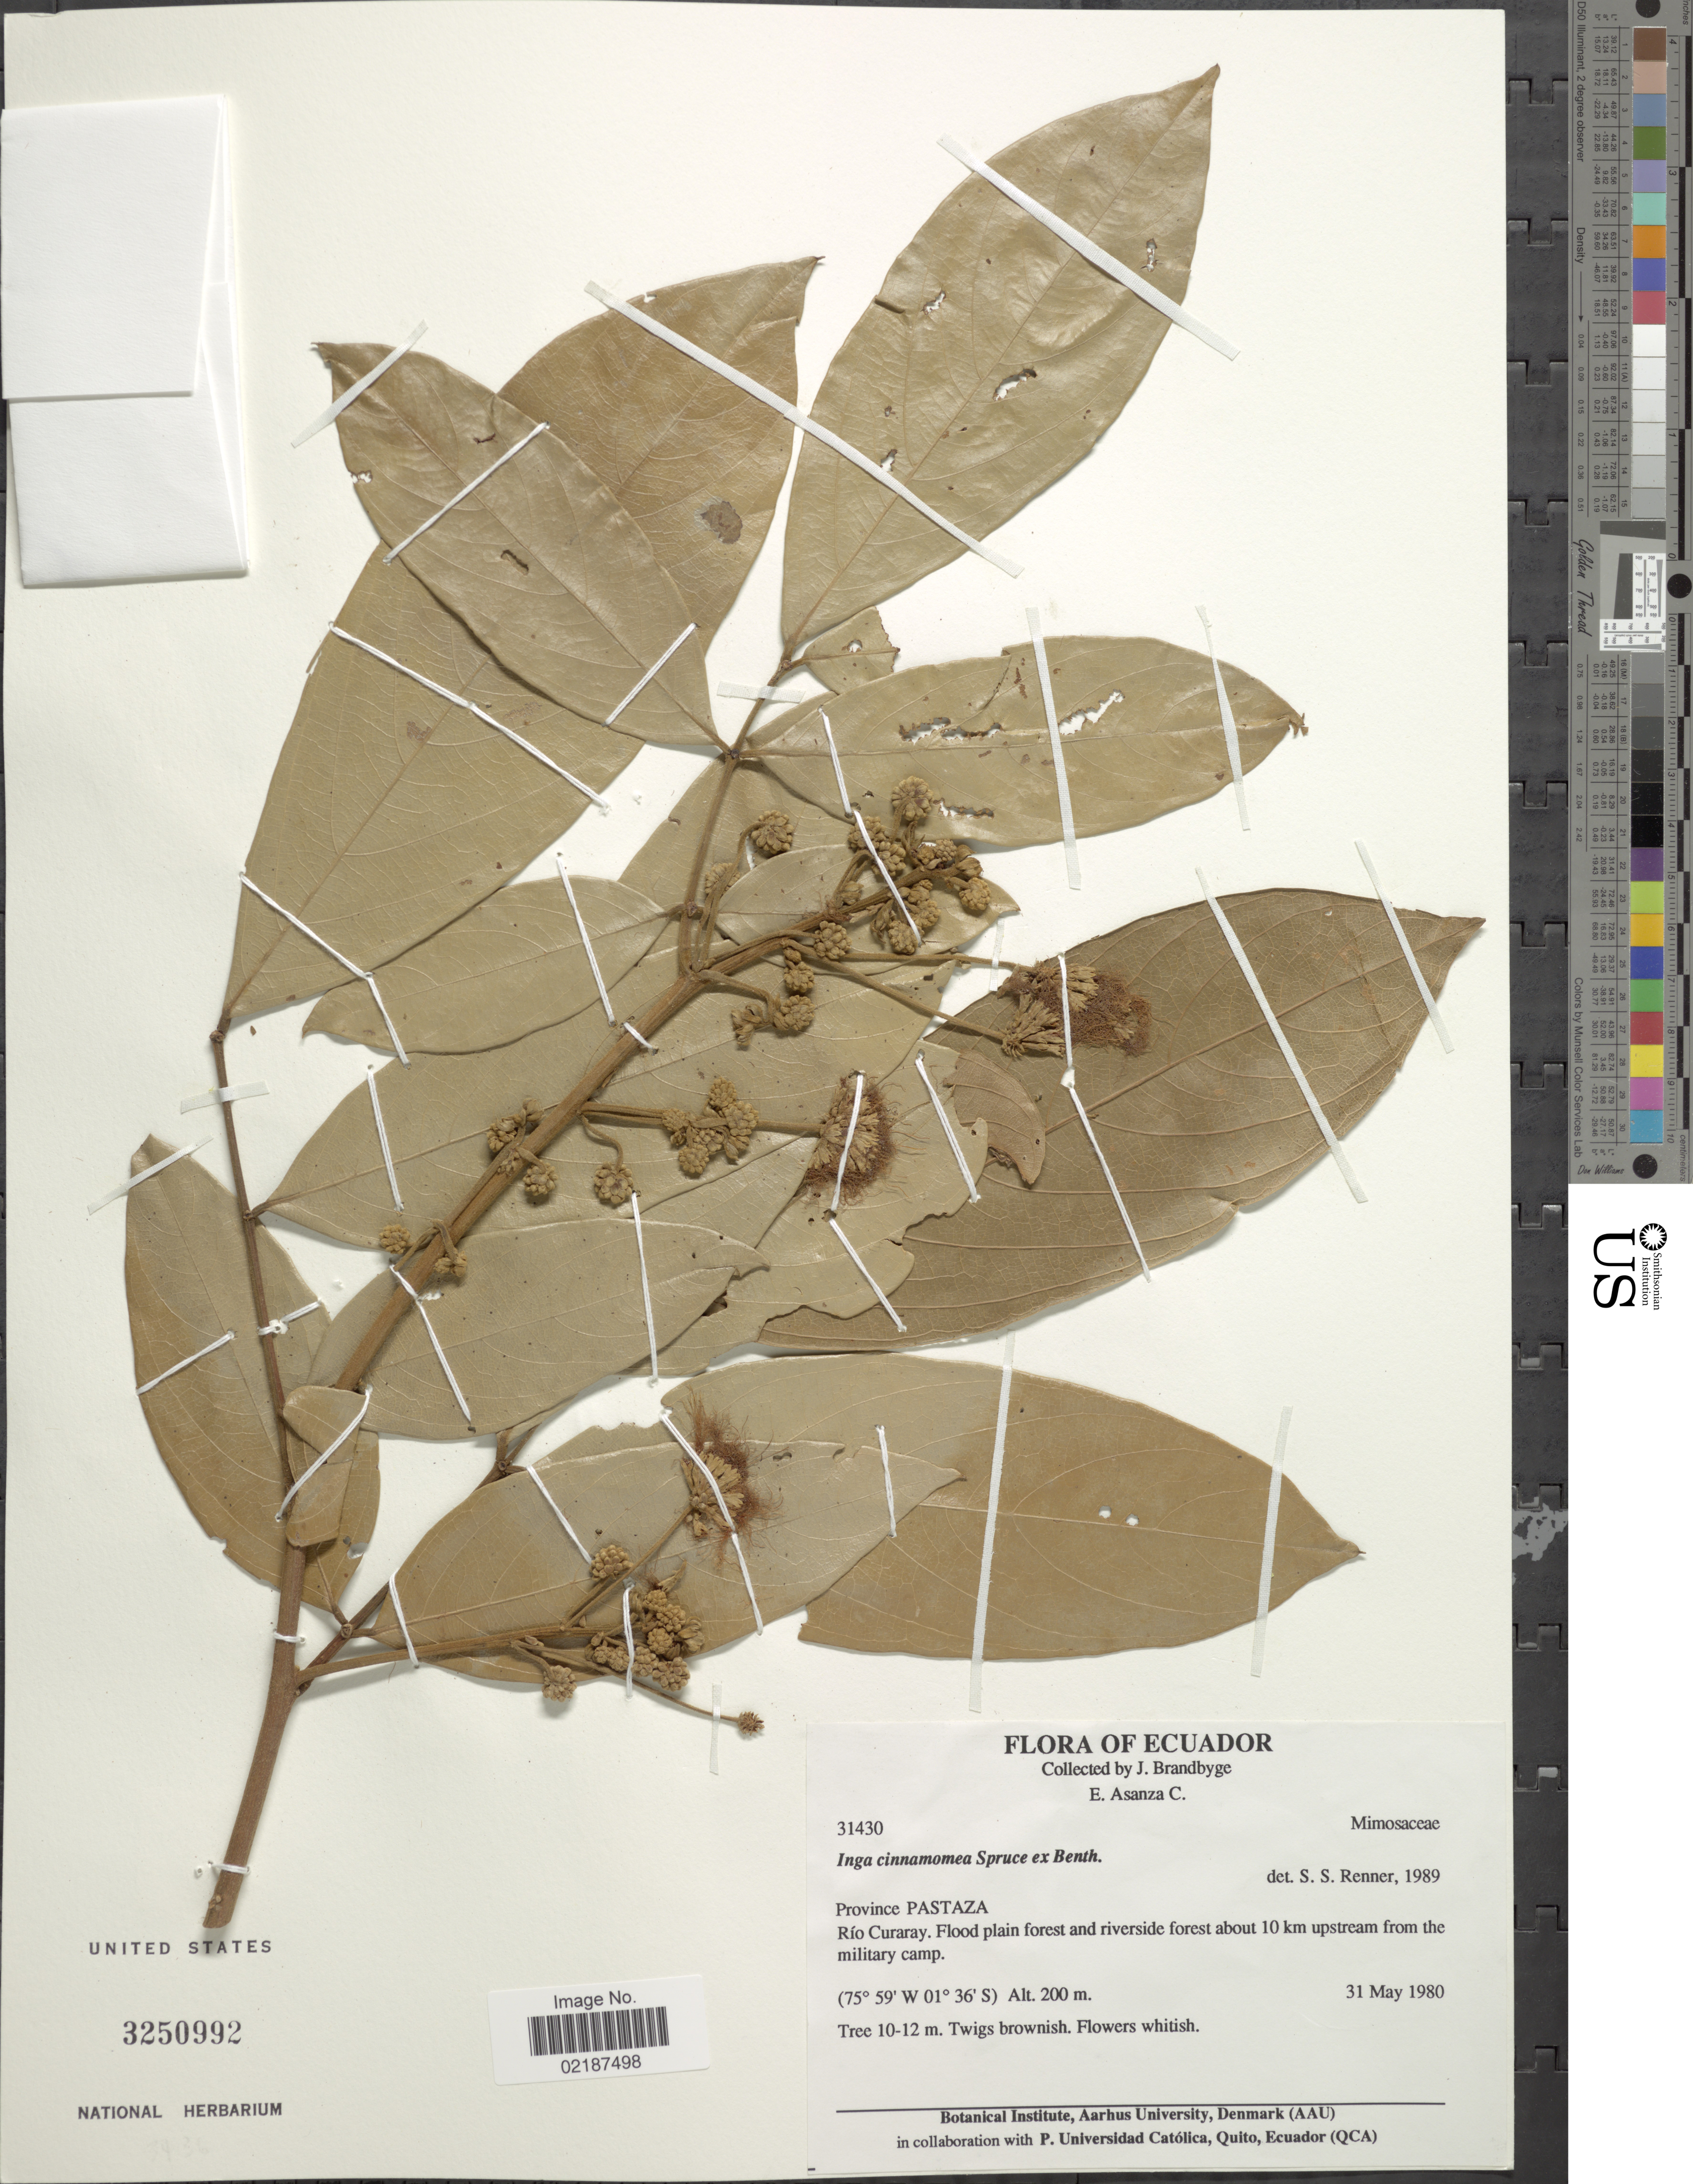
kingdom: Plantae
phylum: Tracheophyta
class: Magnoliopsida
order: Fabales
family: Fabaceae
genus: Inga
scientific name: Inga cinnamomea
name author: Spruce ex Benth.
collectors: J. Brandbyge & E. Asanza C.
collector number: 31430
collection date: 1980-05-31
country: Ecuador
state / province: Pastaza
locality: Rio Curaray, Flood plain forest and riverside about 10 km upstream from the military camp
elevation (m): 200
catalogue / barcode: US 3250992